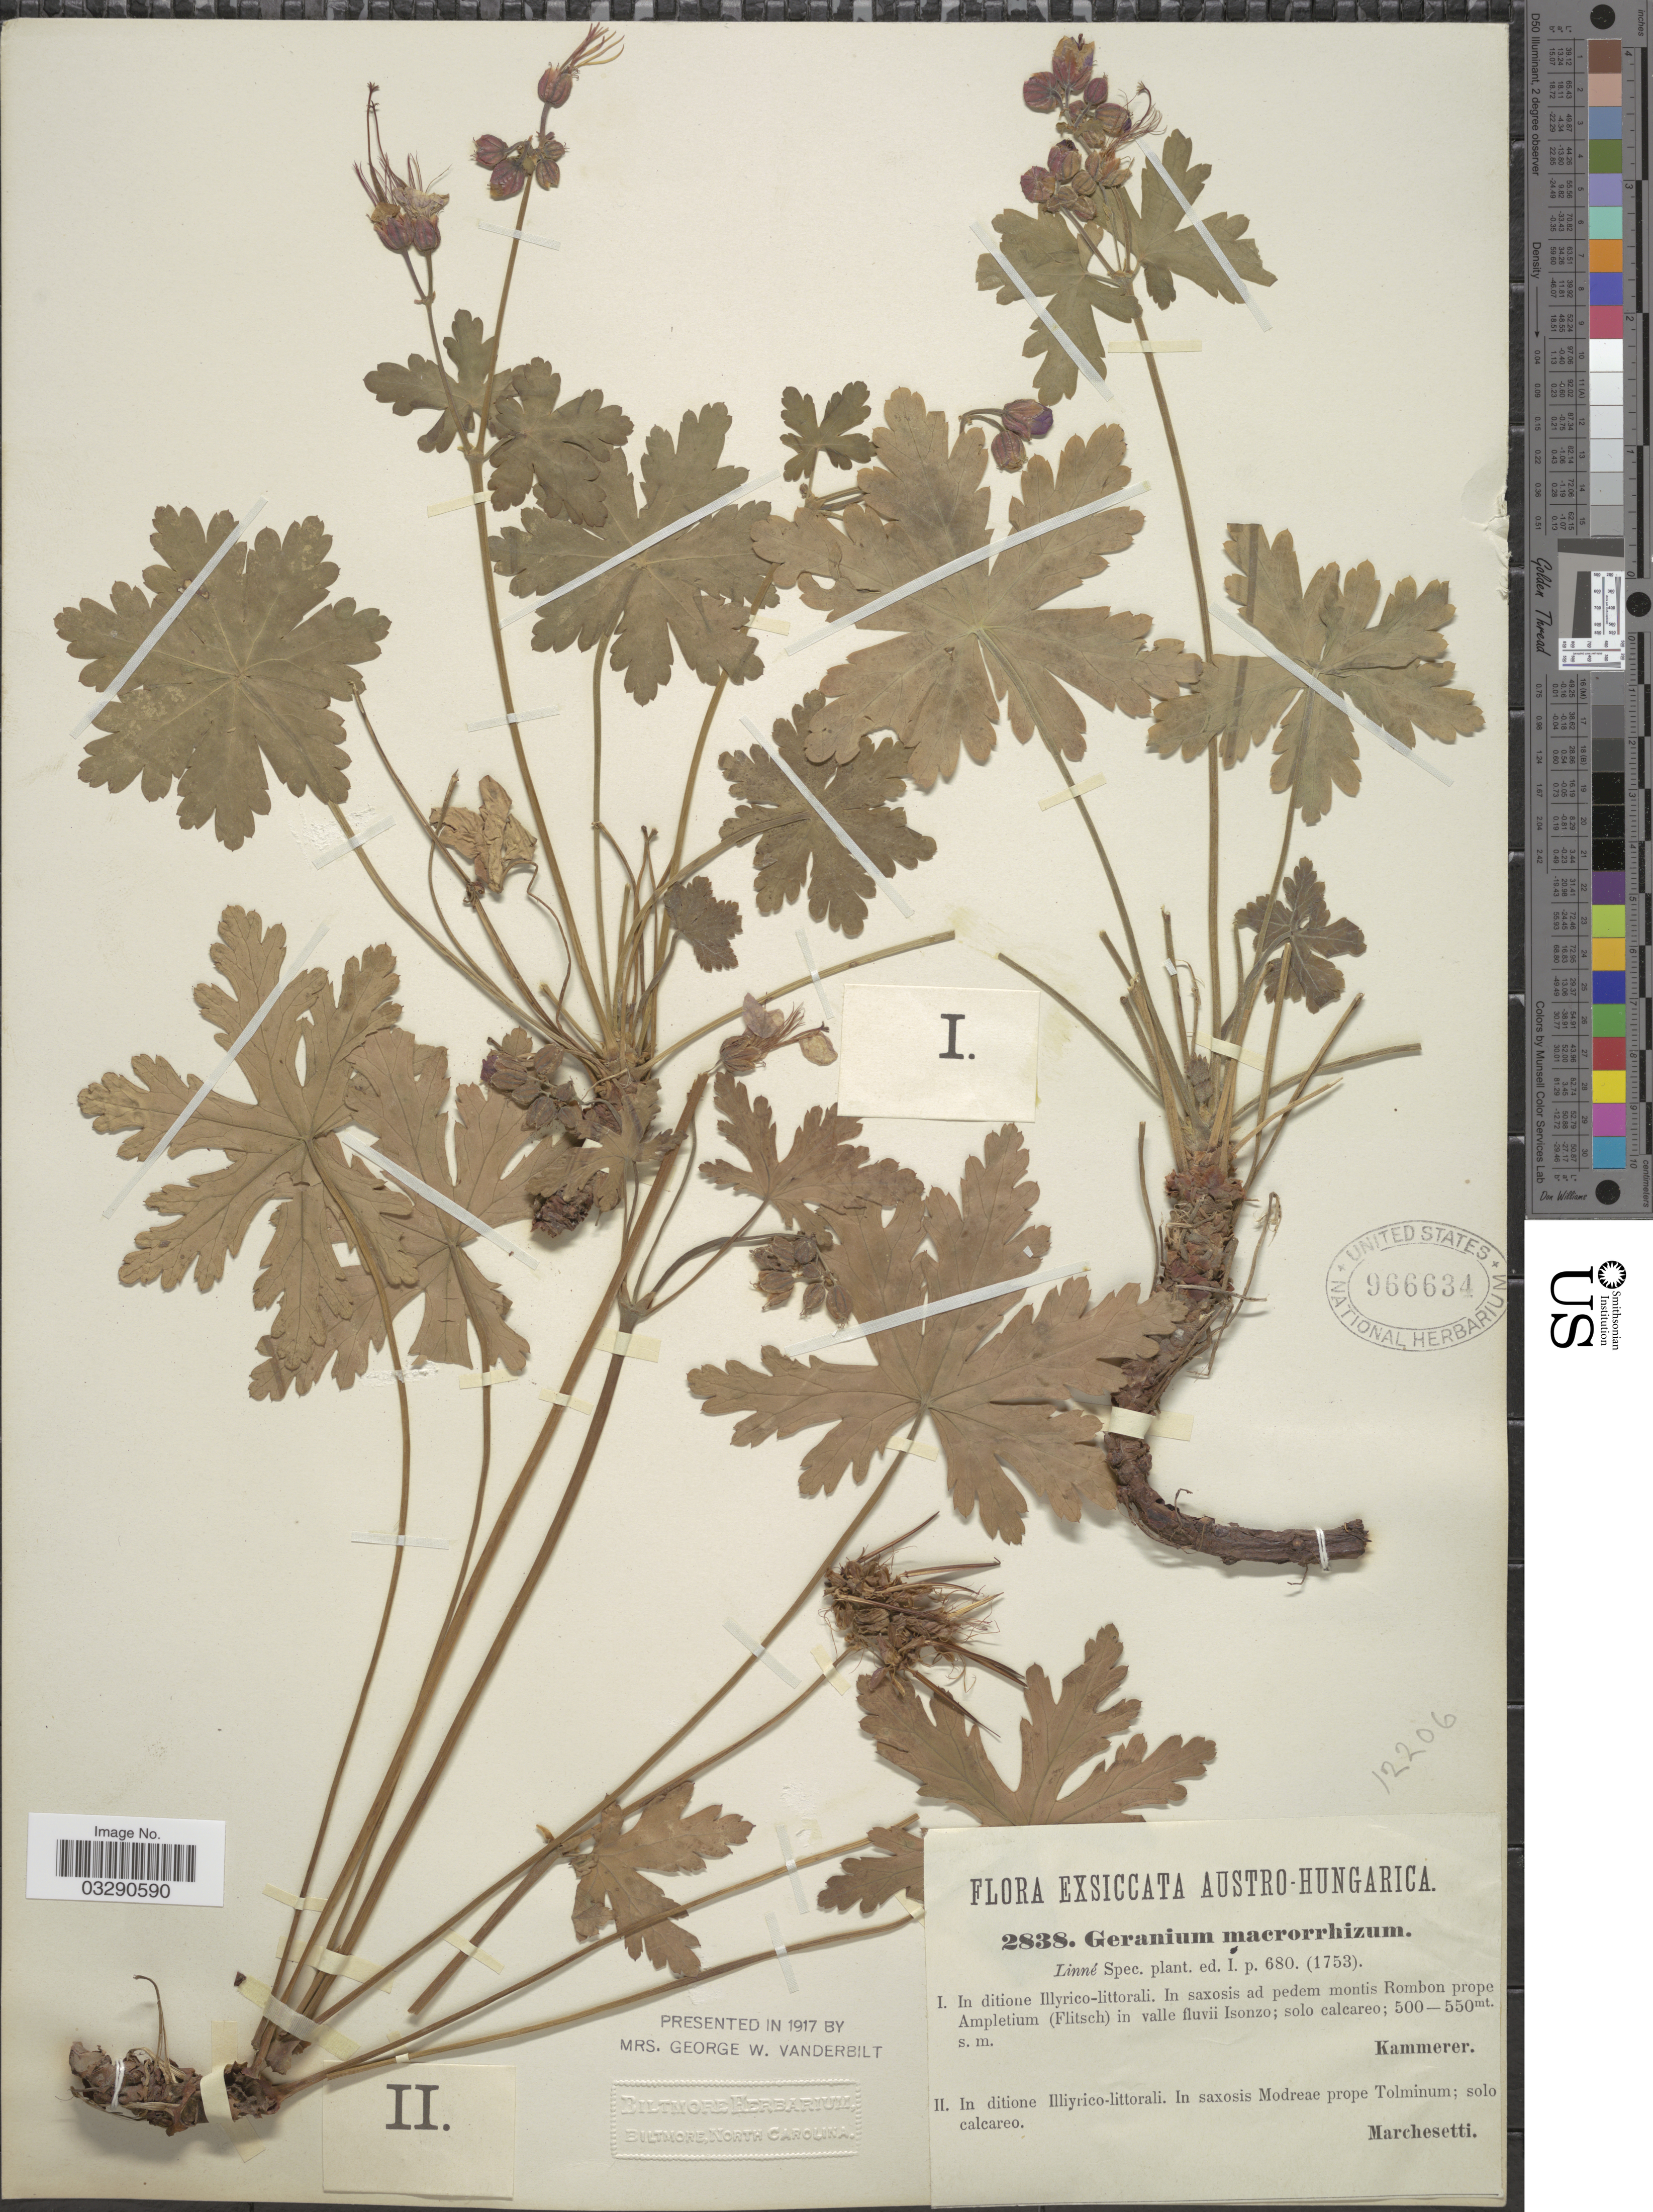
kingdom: Plantae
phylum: Tracheophyta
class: Magnoliopsida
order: Geraniales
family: Geraniaceae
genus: Geranium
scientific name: Geranium macrorrhizum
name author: L.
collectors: -. Kammerer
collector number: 2838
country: Hungary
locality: Austro-Hungarica. In ditione Illiyrico-littorali. In saxosis ad pedem montis Rombon prope Ampletium (Flitsch) in valle fluvii Isonzo.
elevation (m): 500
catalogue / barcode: US 966634